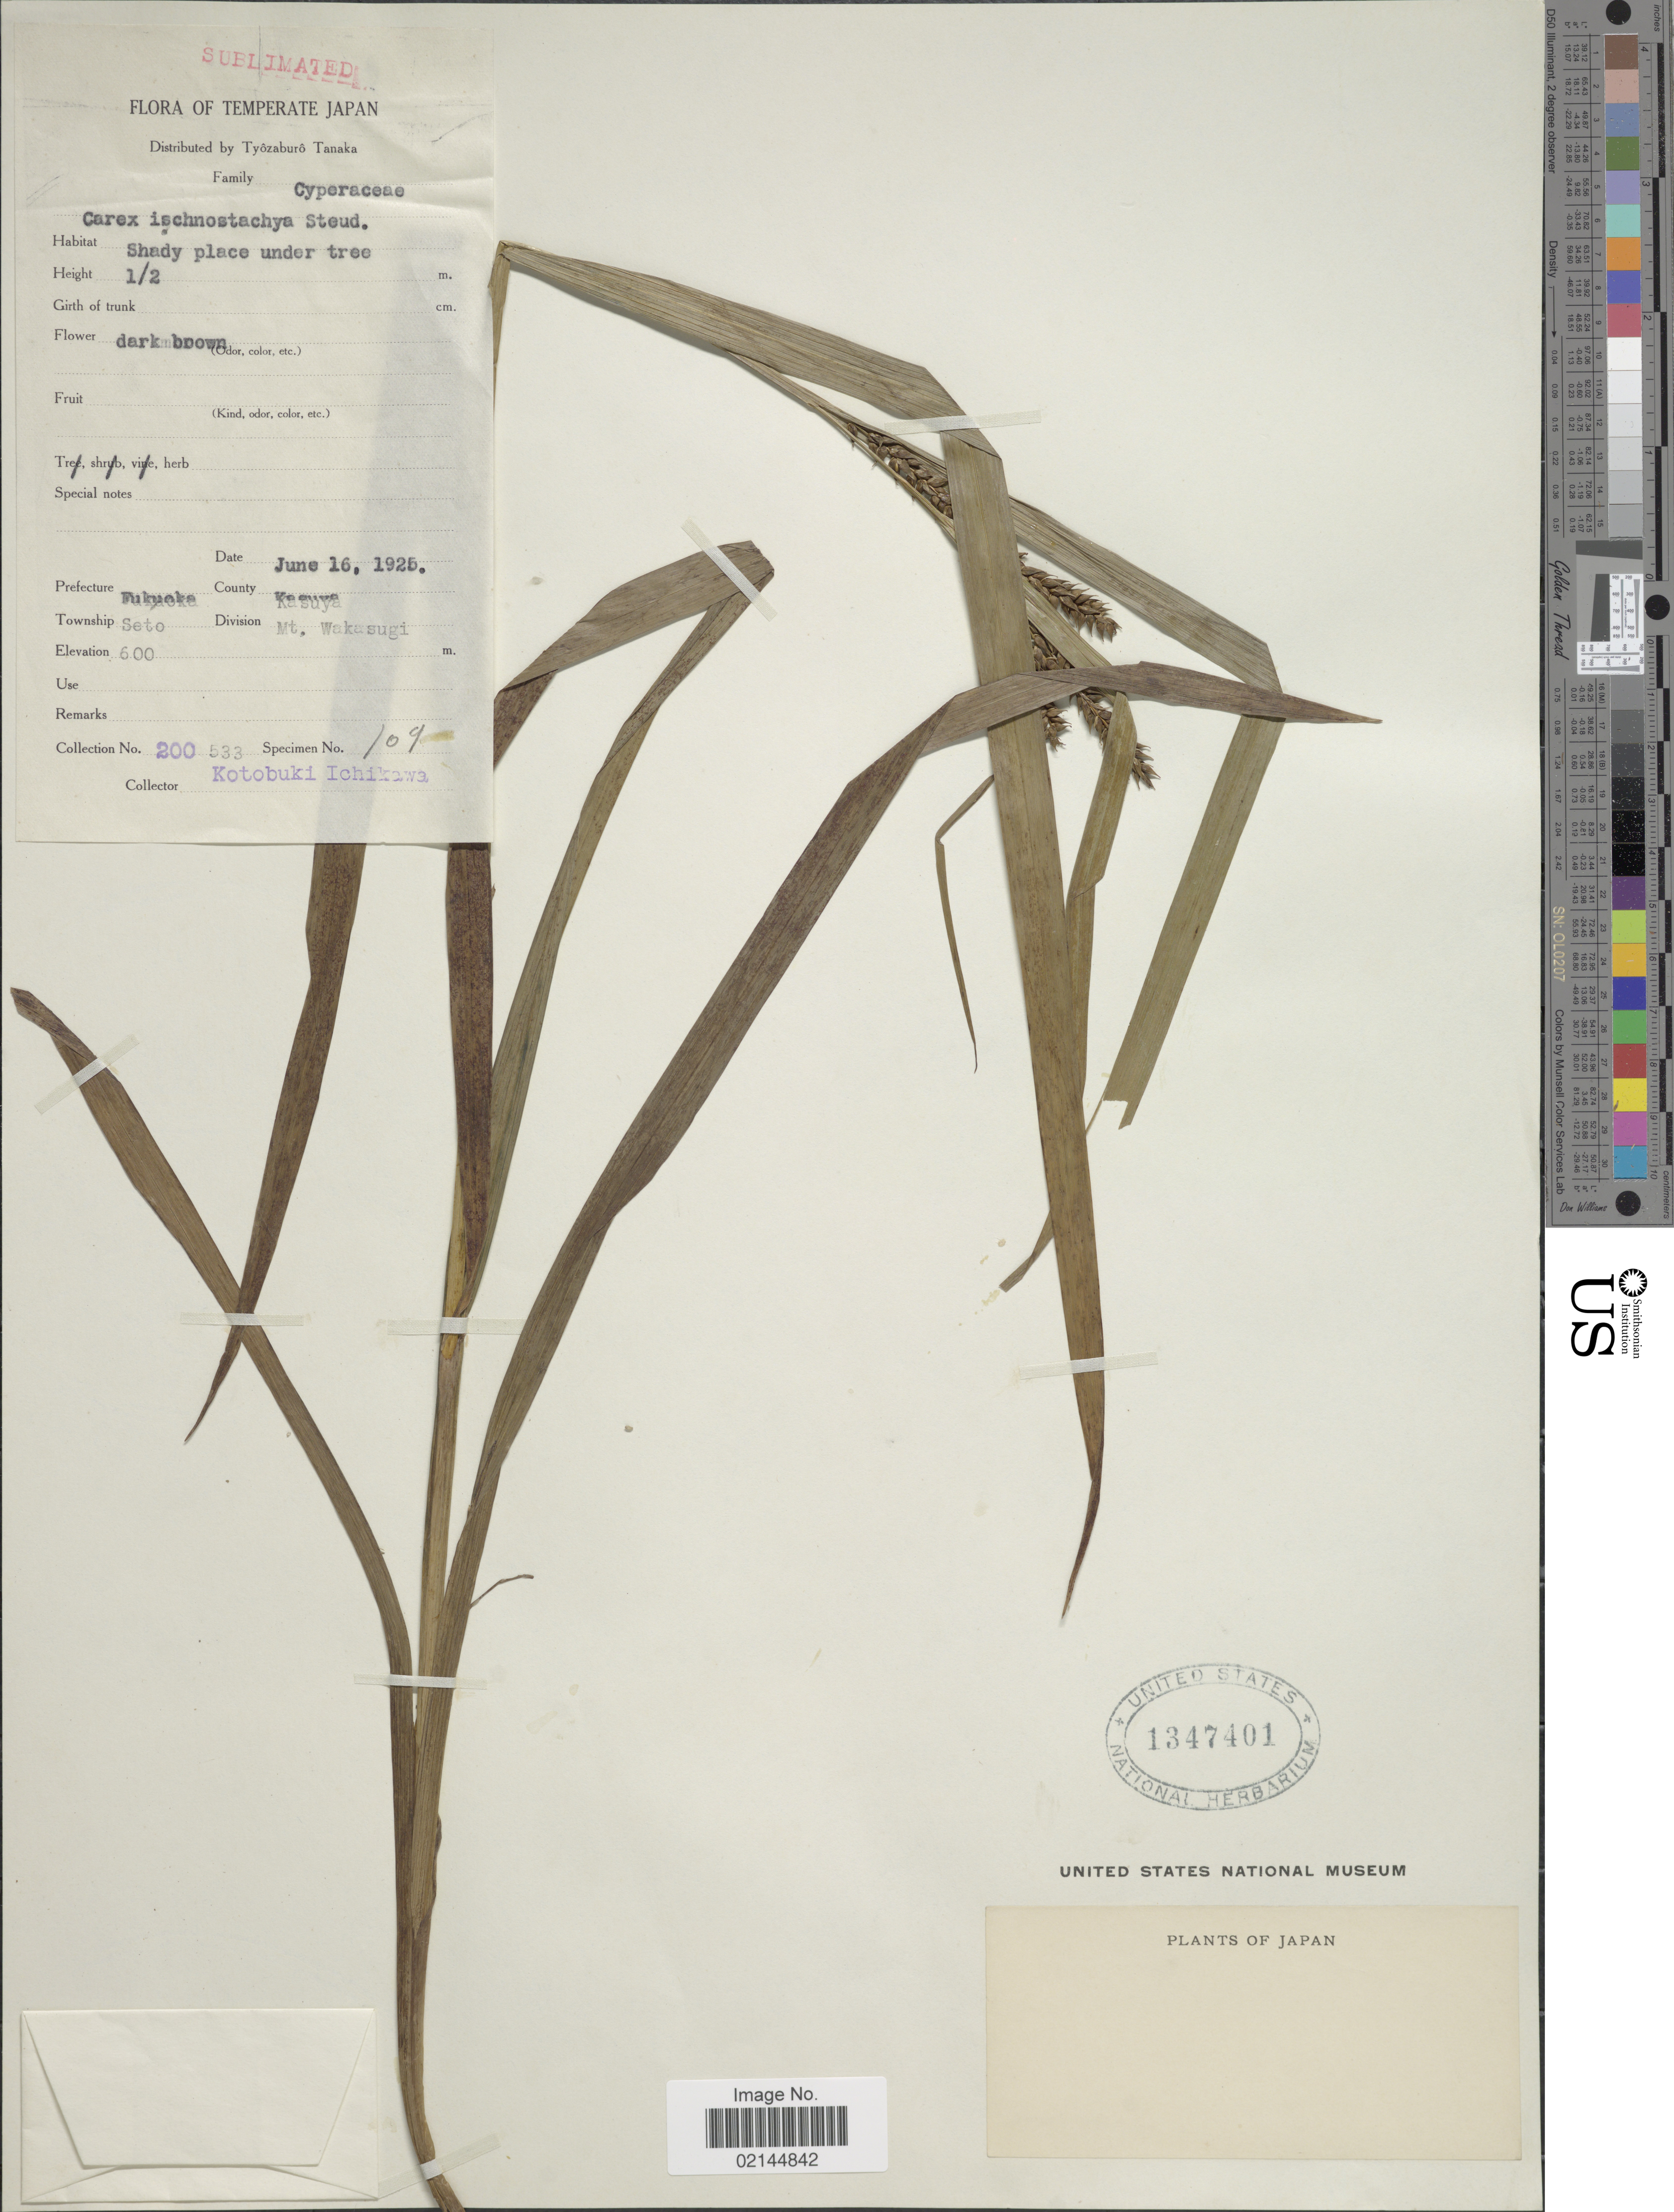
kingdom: Plantae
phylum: Tracheophyta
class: Liliopsida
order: Poales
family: Cyperaceae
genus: Carex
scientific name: Carex ischnostachya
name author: Steud.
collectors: K. Ichikawa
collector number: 200/533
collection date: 1925-06-16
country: Japan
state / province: Hukuoka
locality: Temperate Japan. Fukuoka. County Kasuya. Seto. Mt. Wakasugi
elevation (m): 600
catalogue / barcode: US 1347401